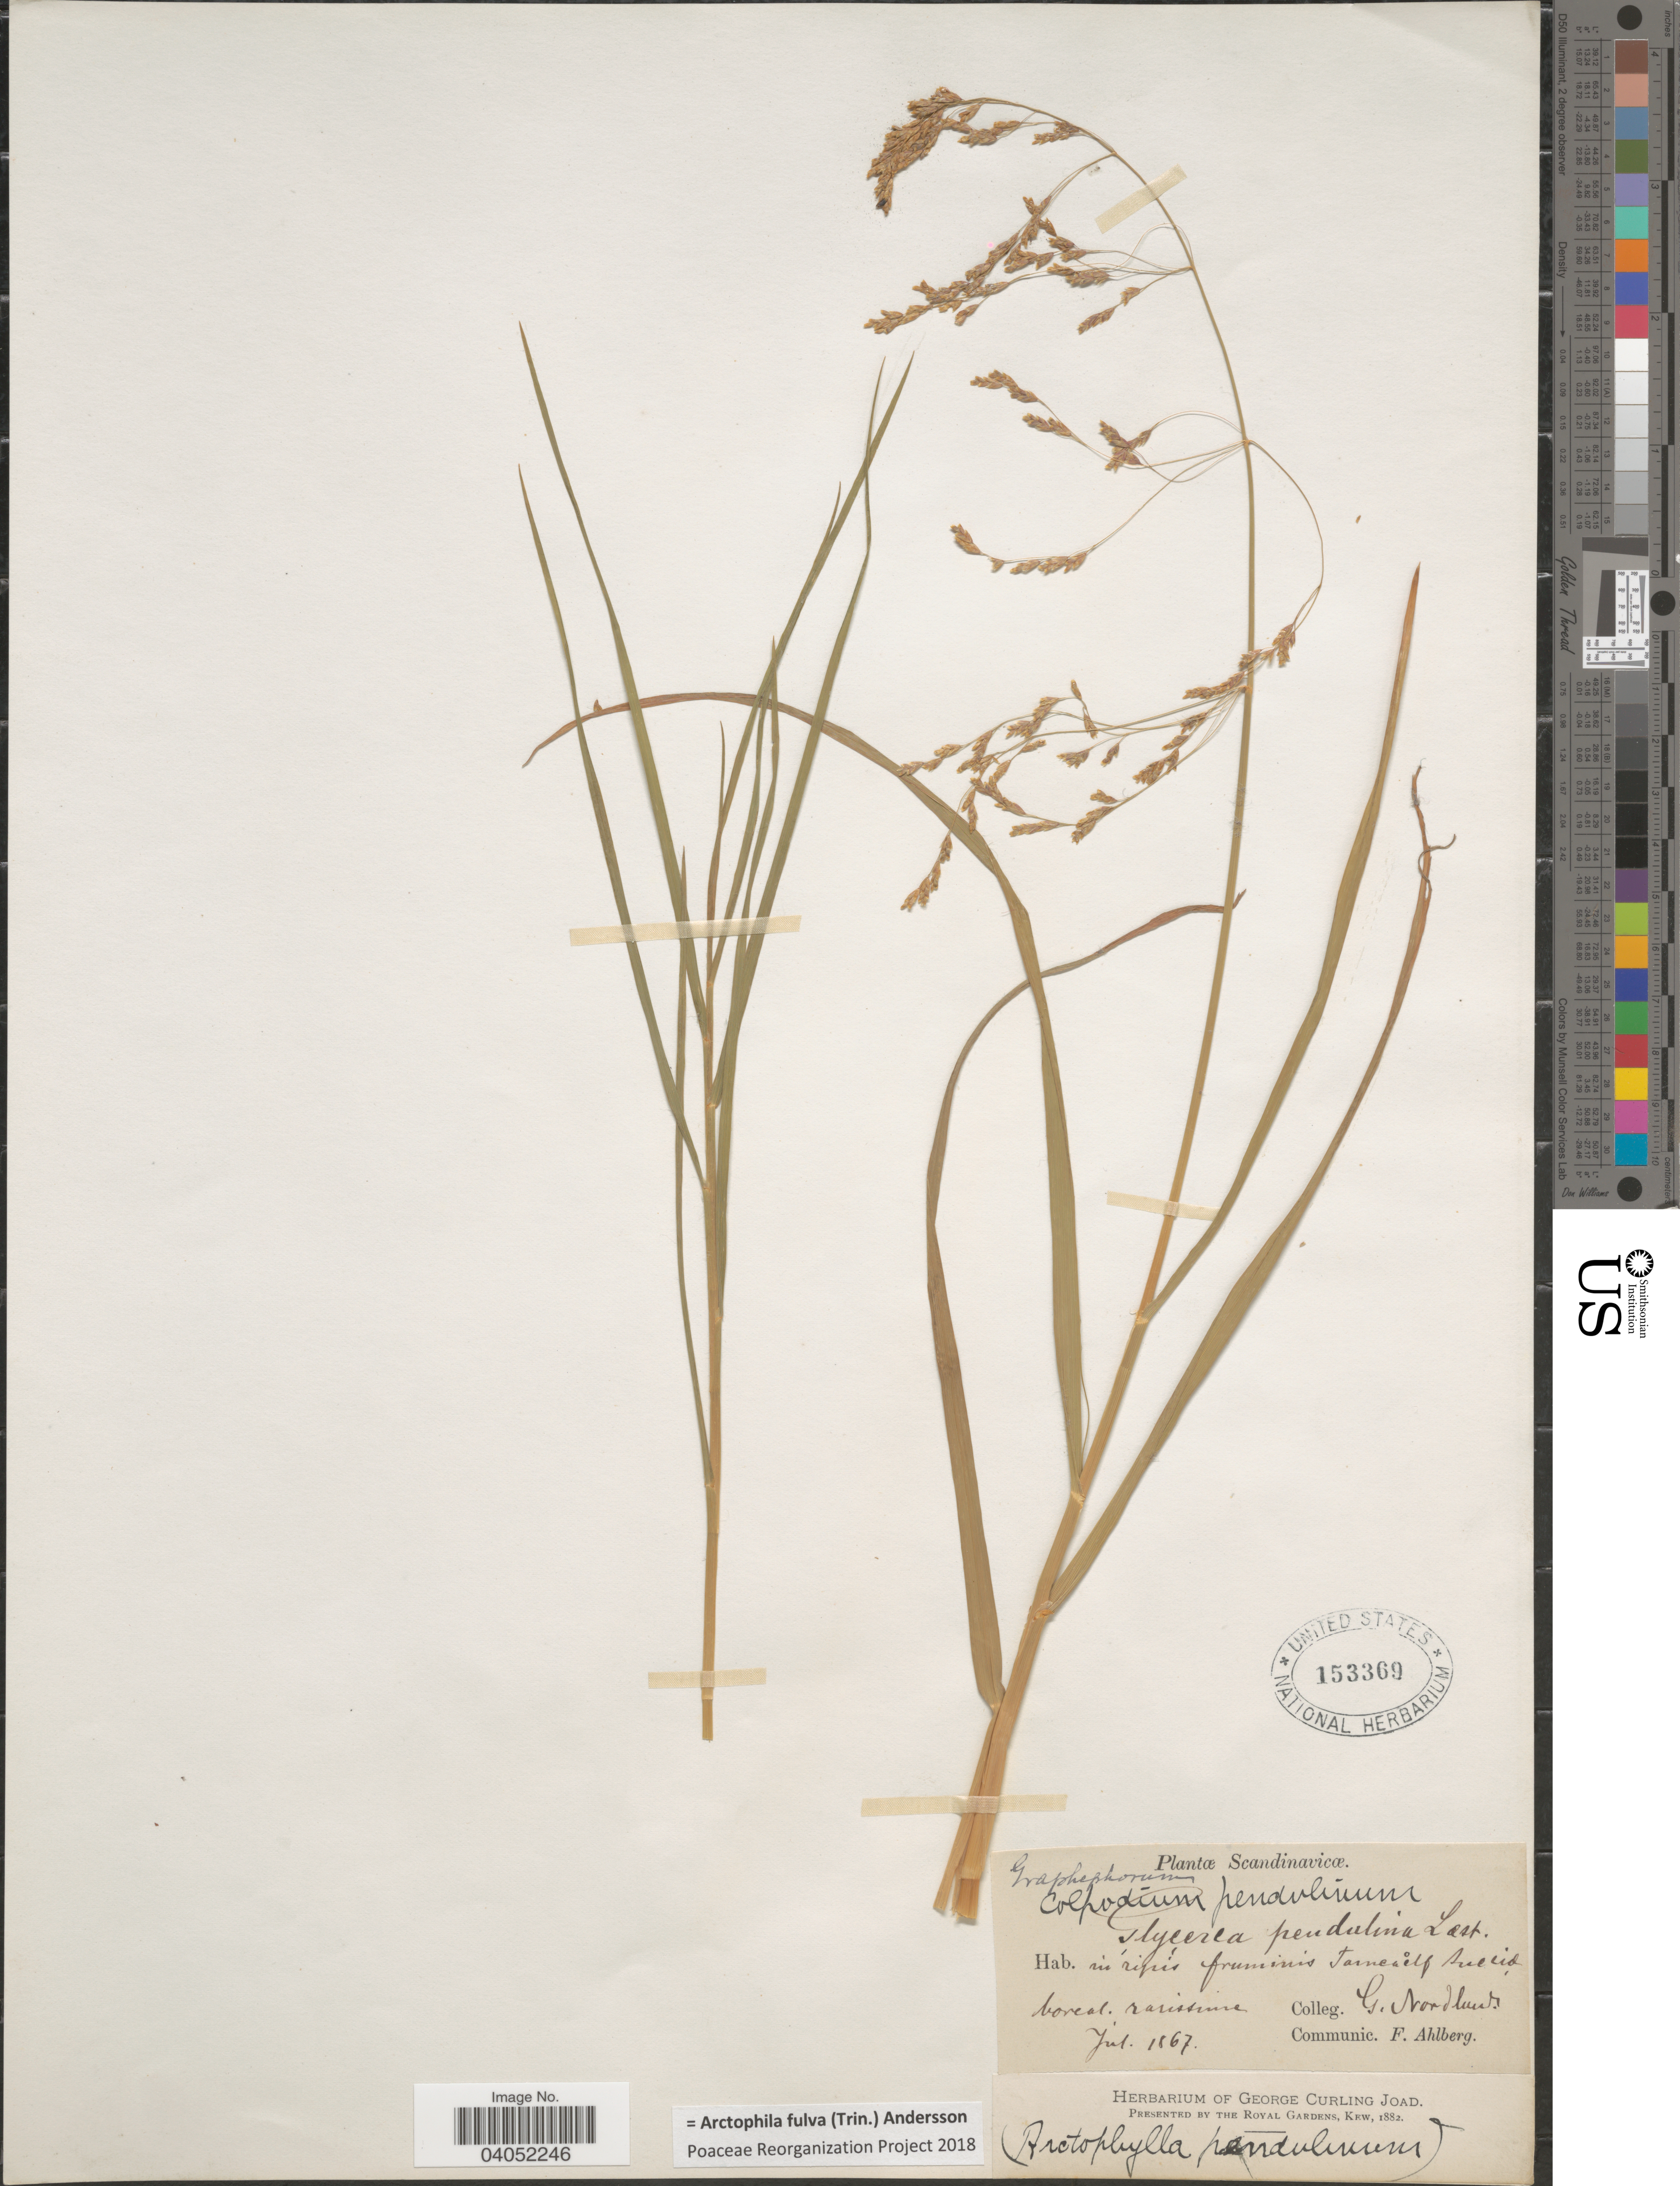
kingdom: Plantae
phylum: Tracheophyta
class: Liliopsida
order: Poales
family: Poaceae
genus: Arctophila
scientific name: Arctophila fulva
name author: (Trin.) Andersson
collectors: G. Nordlund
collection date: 1867-07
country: Sweden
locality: Scandinavicæ. In ripis fruminis Tarneaelf Suecia boreal. rarissima. [interpreted]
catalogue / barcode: US 153369